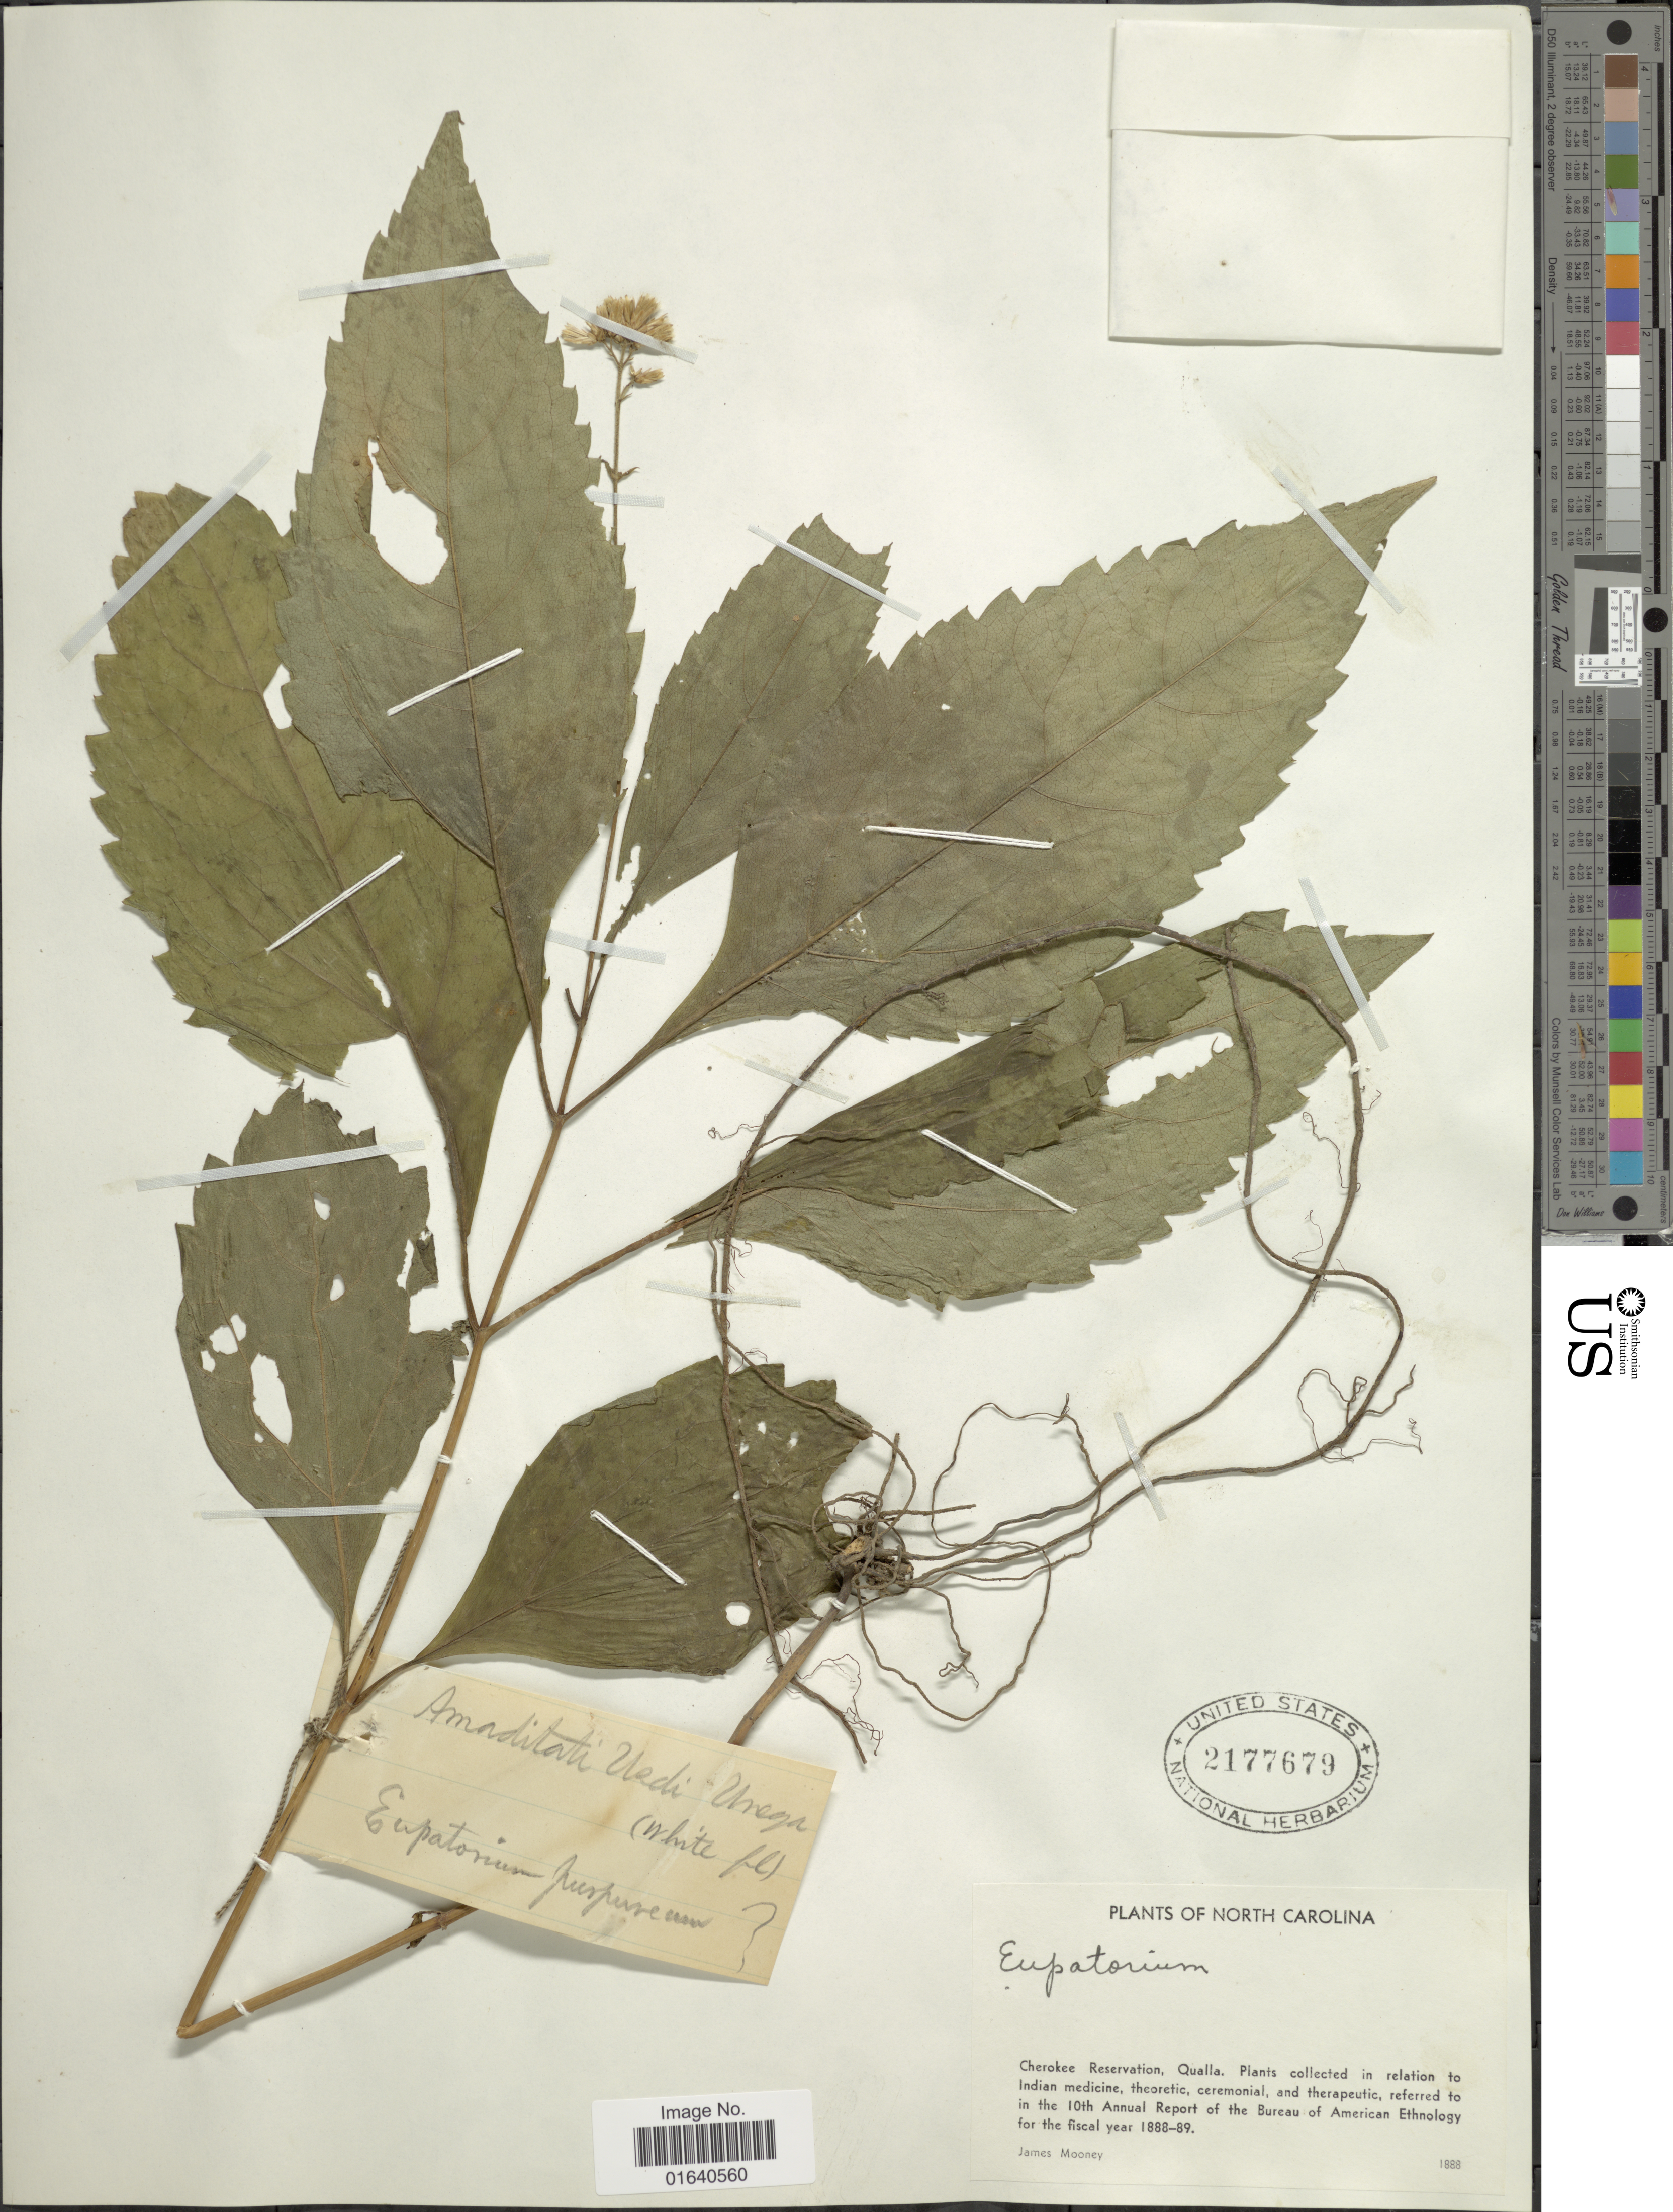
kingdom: Plantae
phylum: Tracheophyta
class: Magnoliopsida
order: Asterales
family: Asteraceae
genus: Eupatorium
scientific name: Eupatorium trifoliatum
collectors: J. Mooney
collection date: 1888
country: United States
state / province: North Carolina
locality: Cherokee Reservation, Qualla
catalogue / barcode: US 2177679